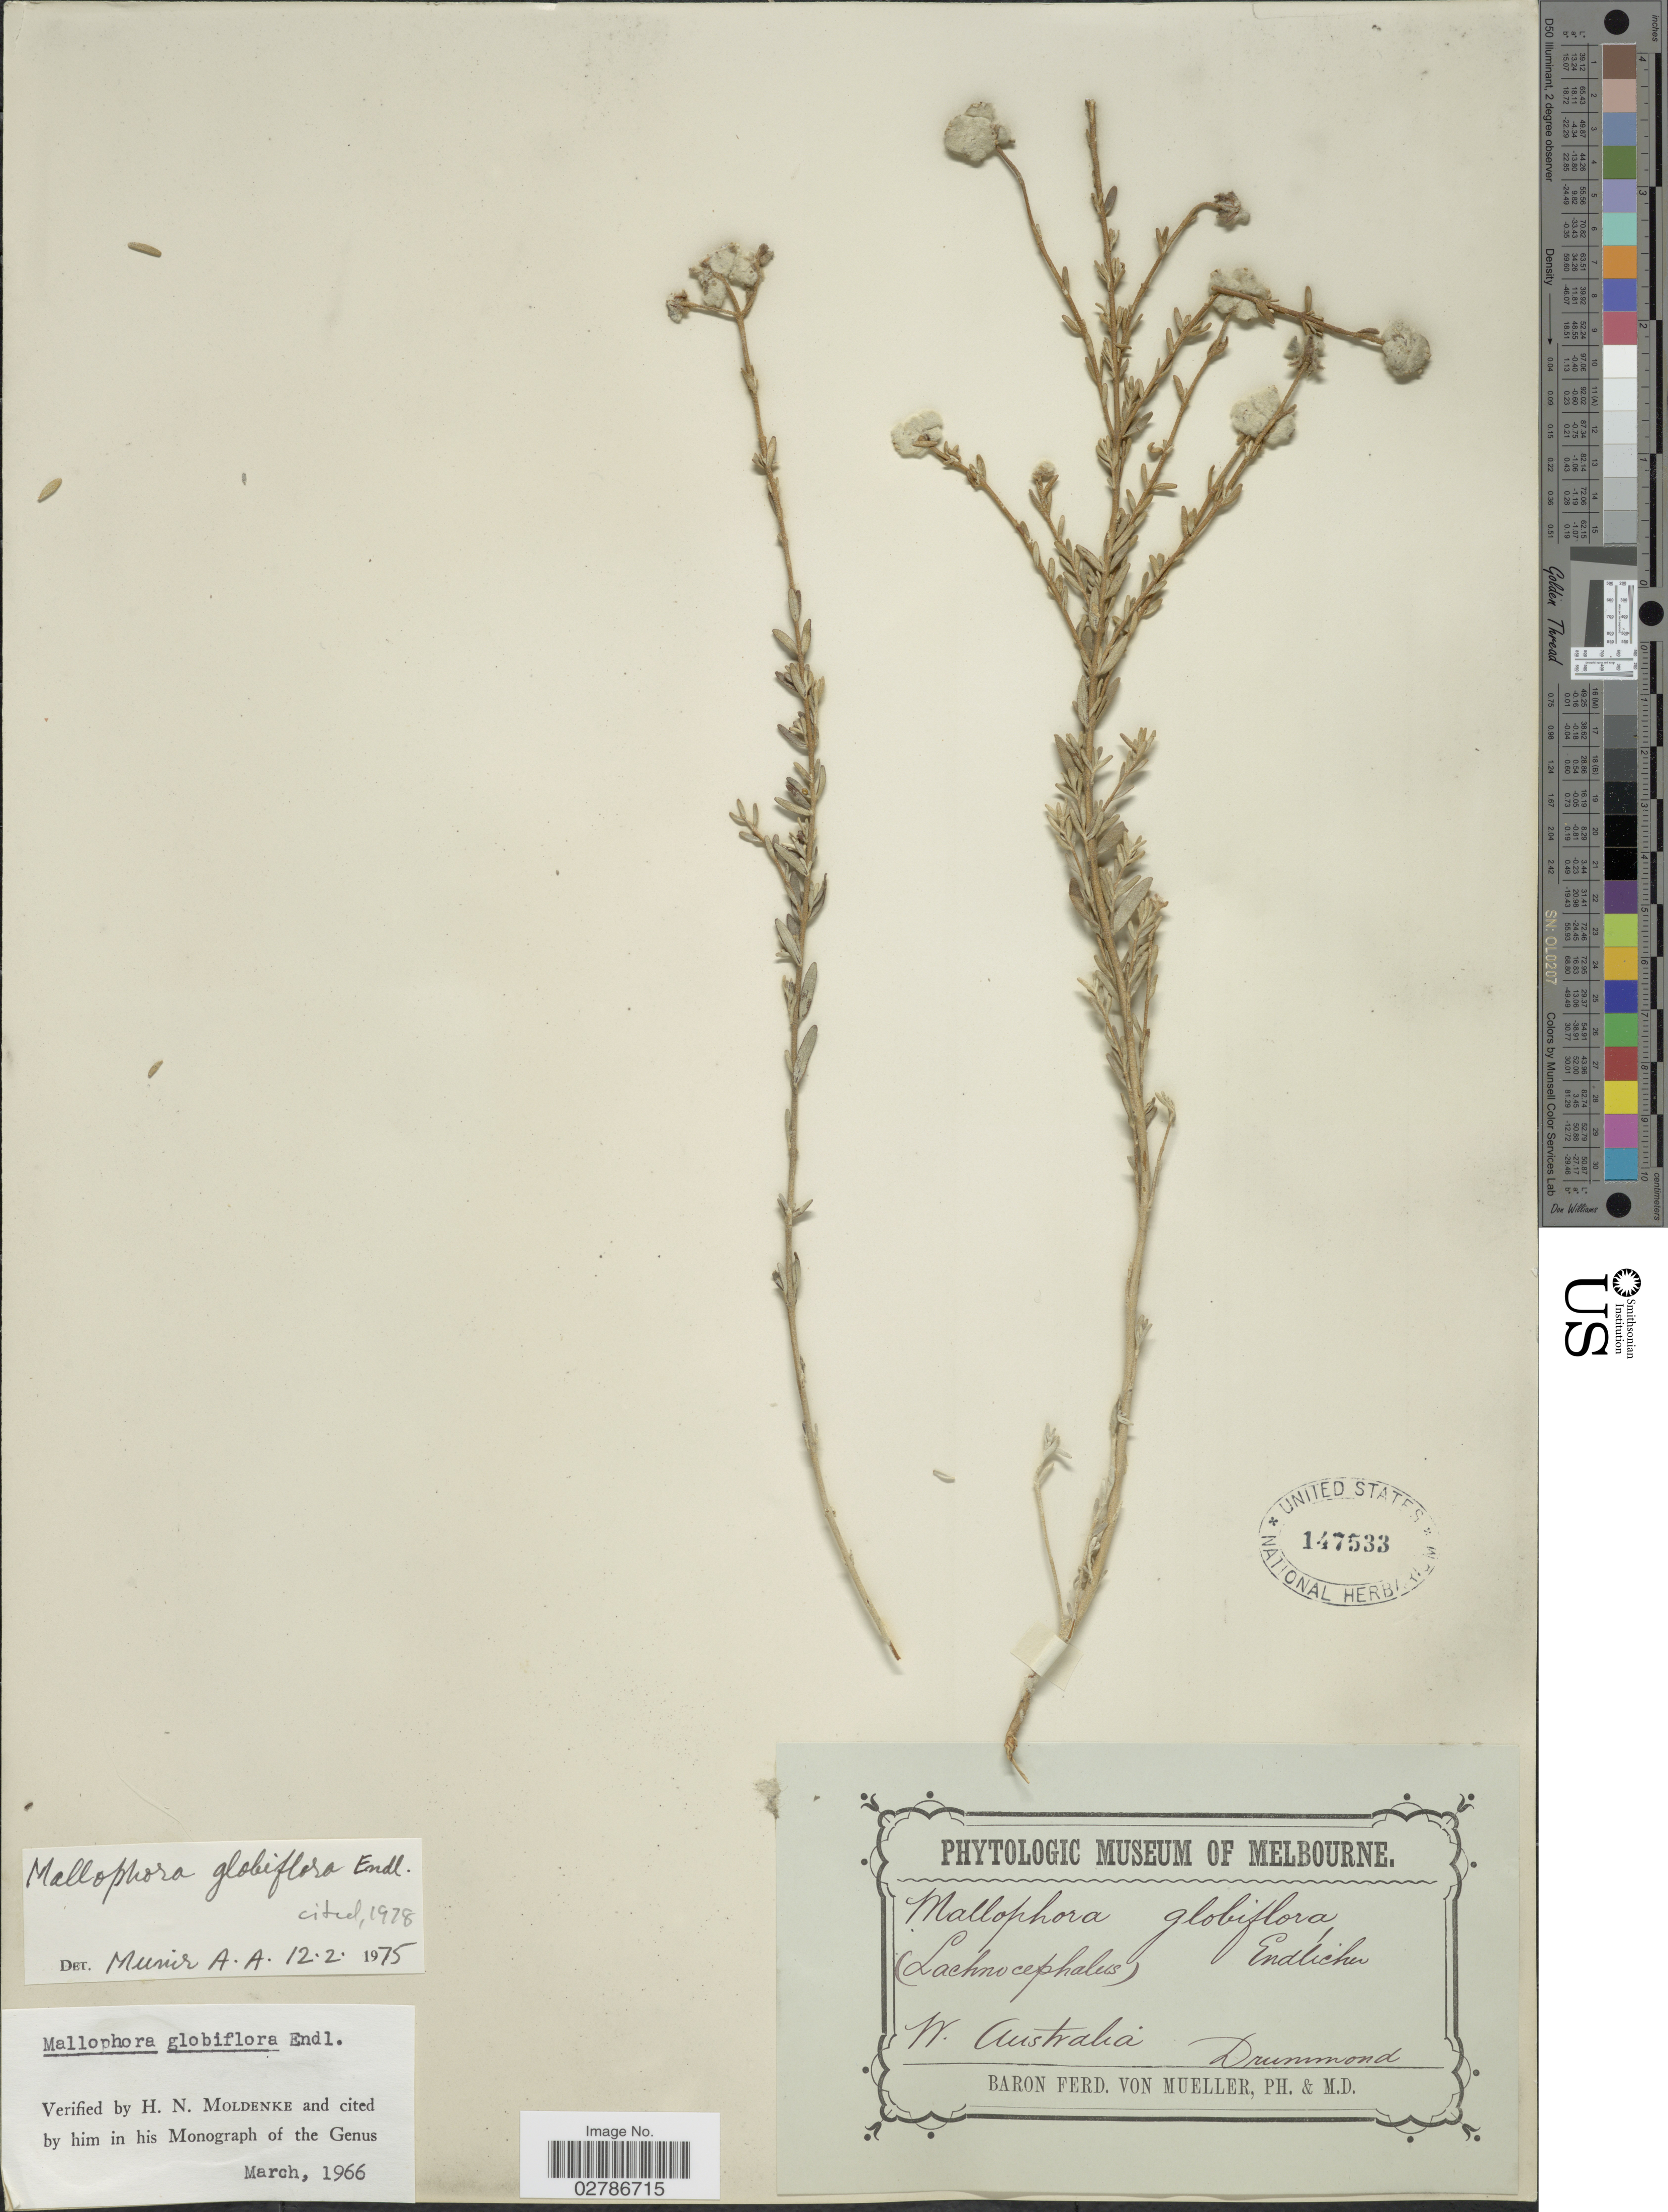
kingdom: Plantae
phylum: Tracheophyta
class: Magnoliopsida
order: Lamiales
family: Lamiaceae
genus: Mallophora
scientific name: Mallophora globiflora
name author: Endl.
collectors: F. von Mueller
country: Australia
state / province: Western Australia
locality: Drummond.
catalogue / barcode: US 147533